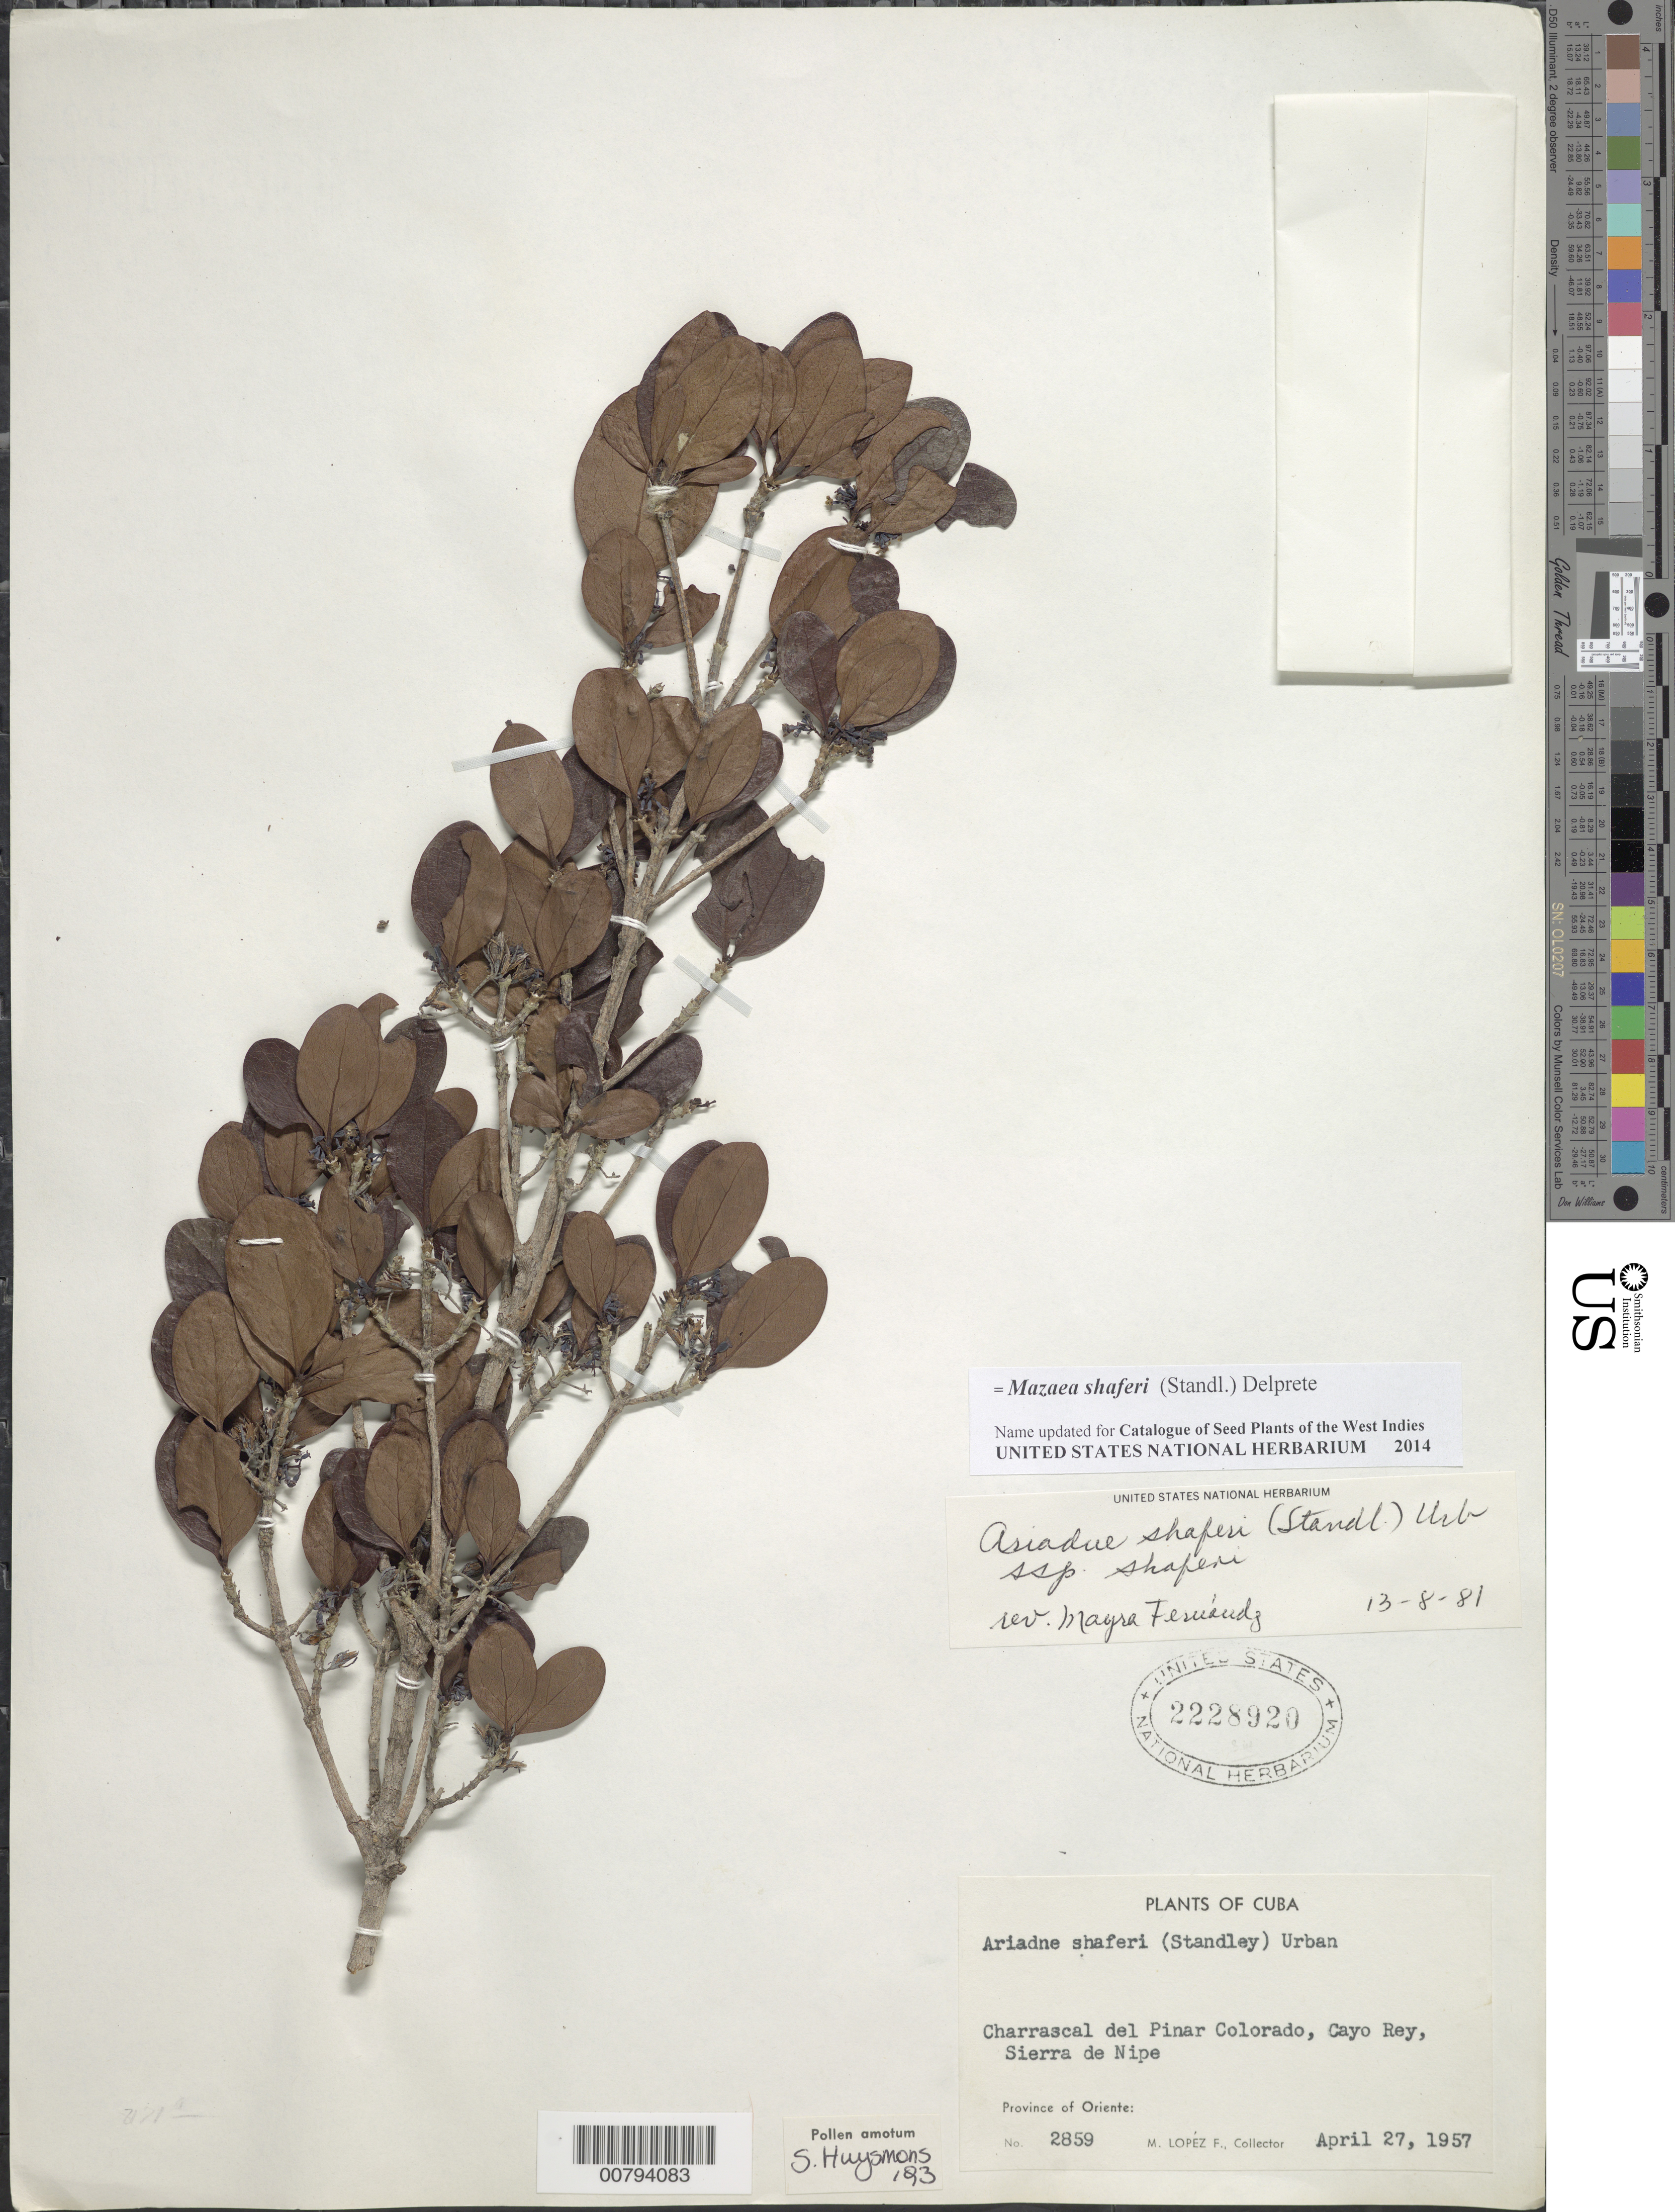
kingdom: Plantae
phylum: Tracheophyta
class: Magnoliopsida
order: Gentianales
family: Rubiaceae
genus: Mazaea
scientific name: Mazaea shaferi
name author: (Standl.) Delprete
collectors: M. López Figueiras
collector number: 2859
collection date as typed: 27 Apr 1957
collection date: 1957-04-27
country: Cuba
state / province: Oriente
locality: Charrascal del Pinar Colorado, Cayo Rey, Sierra de Nipe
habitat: Key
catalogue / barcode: US 2228920